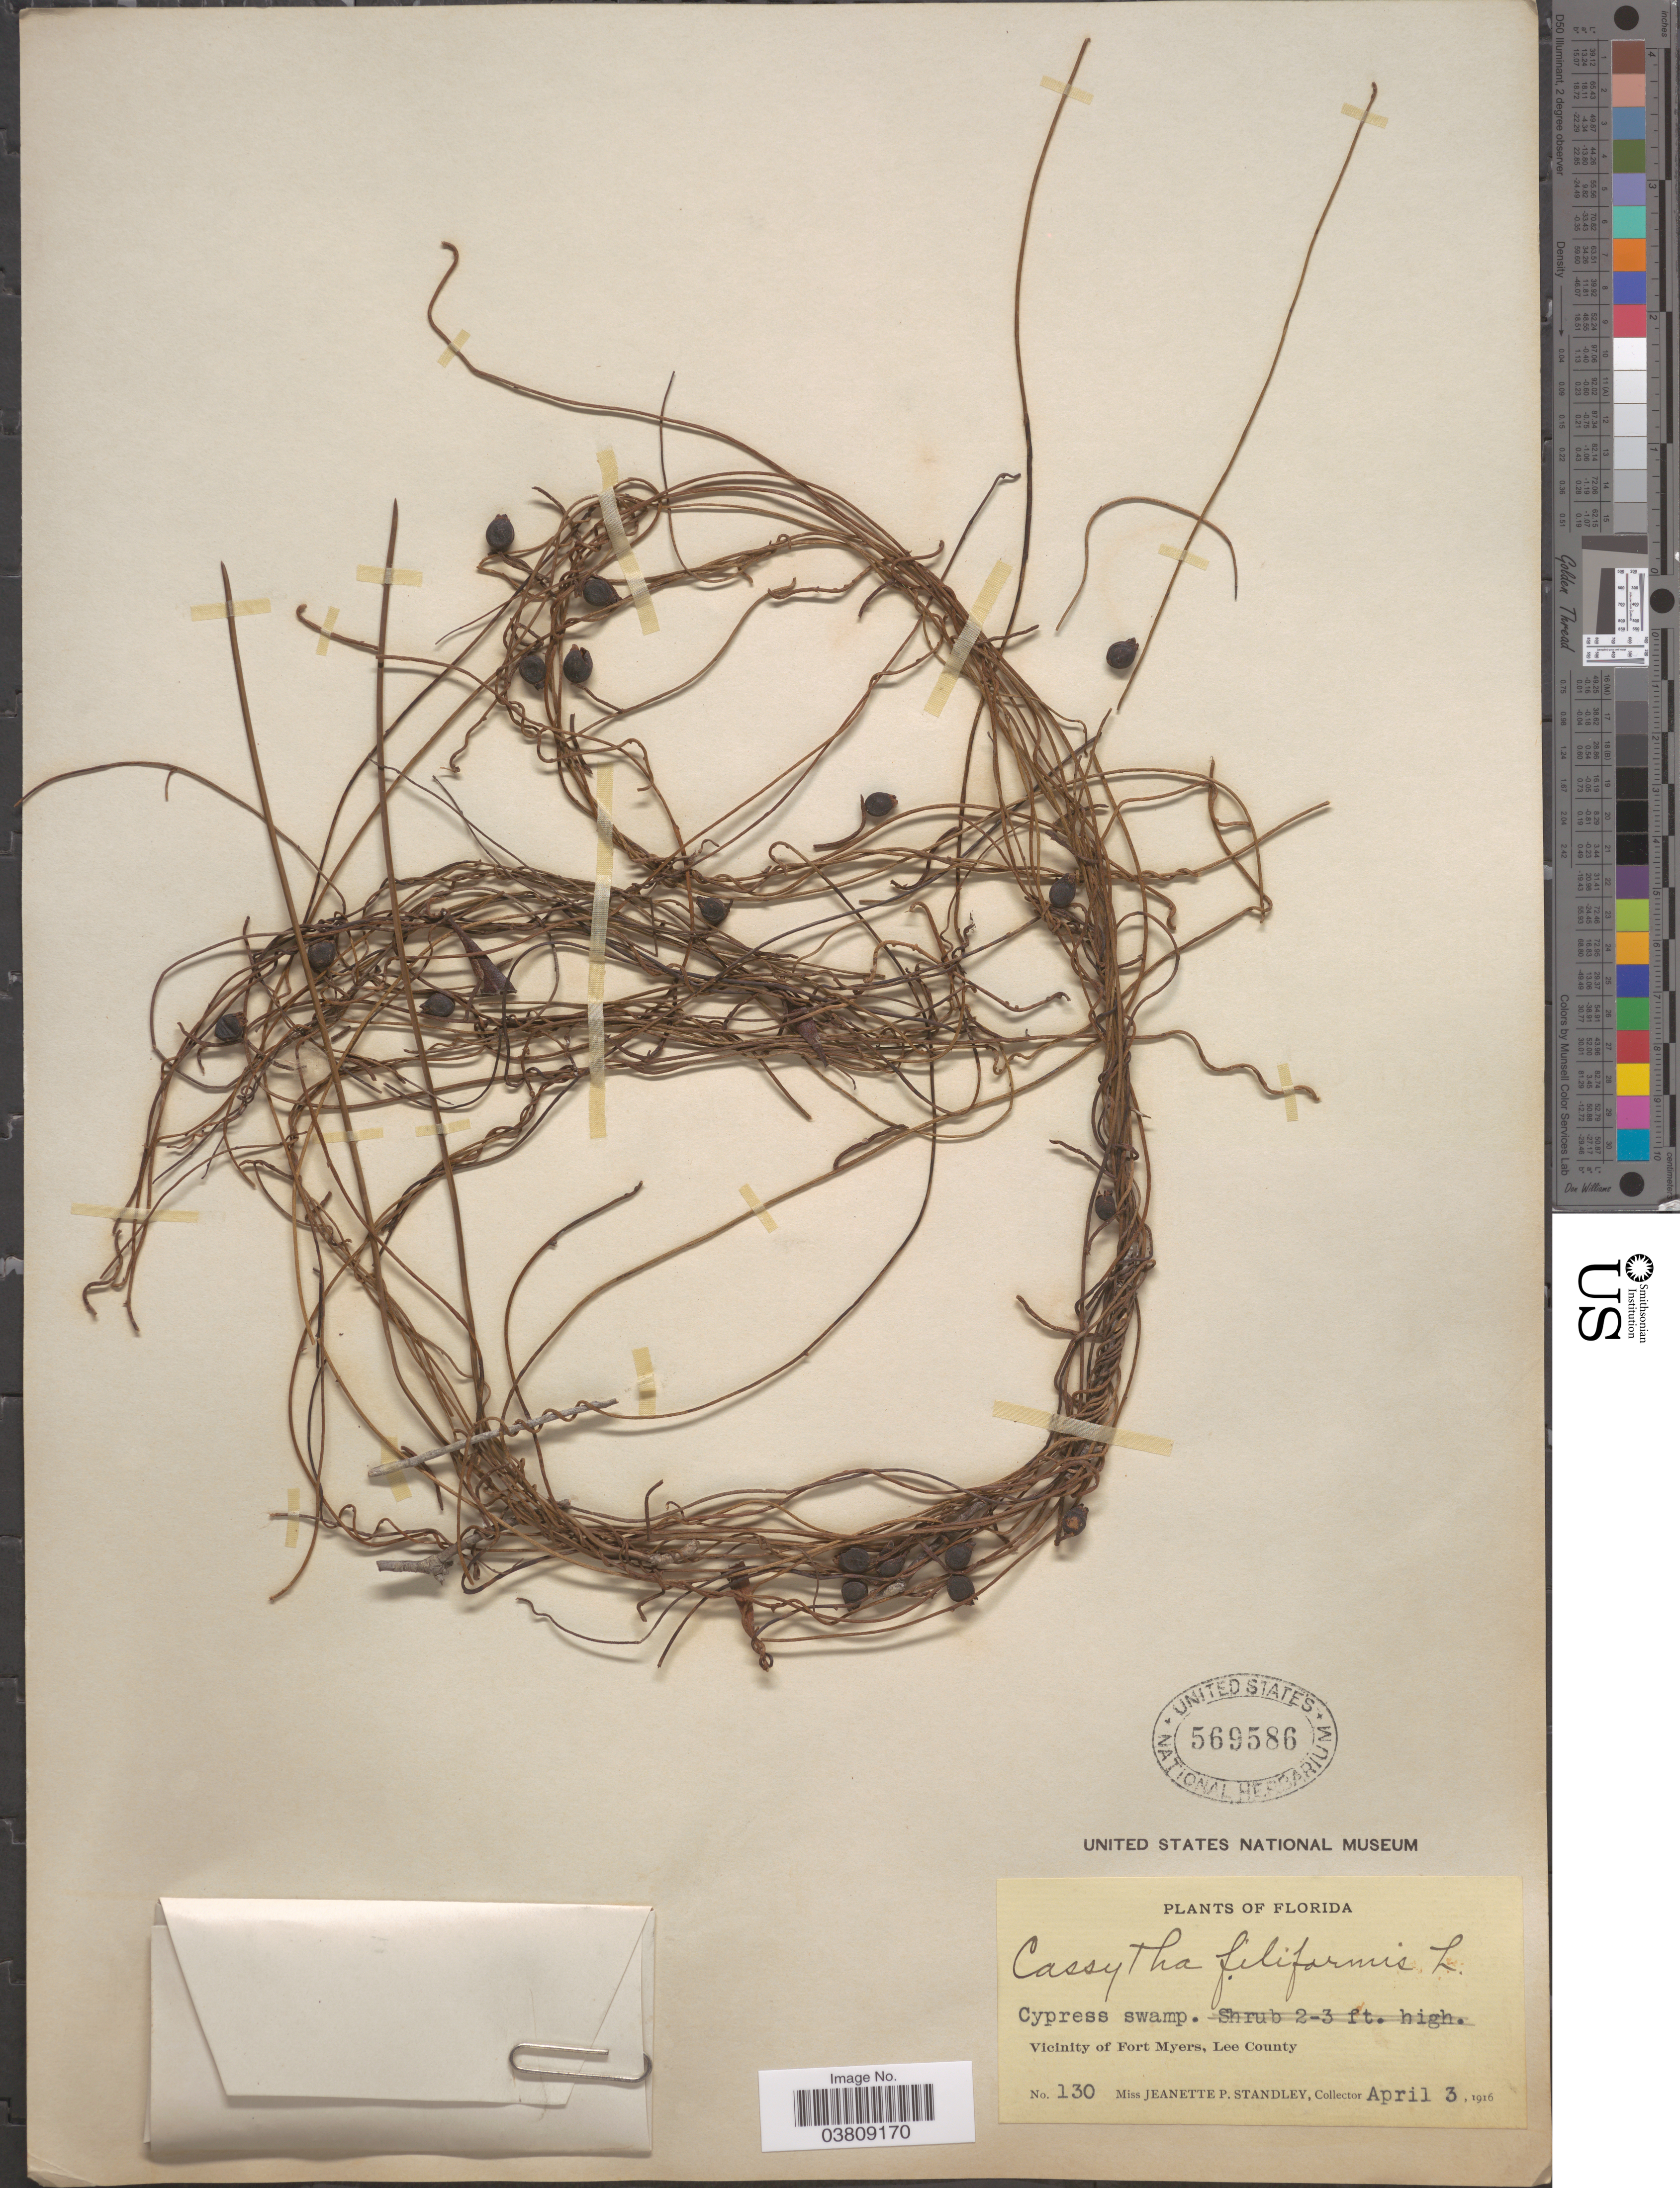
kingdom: Plantae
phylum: Tracheophyta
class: Magnoliopsida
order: Laurales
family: Lauraceae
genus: Cassytha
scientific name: Cassytha filiformis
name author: L.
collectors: J. P. Standley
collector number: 130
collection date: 1916-04-03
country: United States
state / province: Florida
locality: Cypress swamp. Vicinity of Fort Myers, Lee County.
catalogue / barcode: US 569586